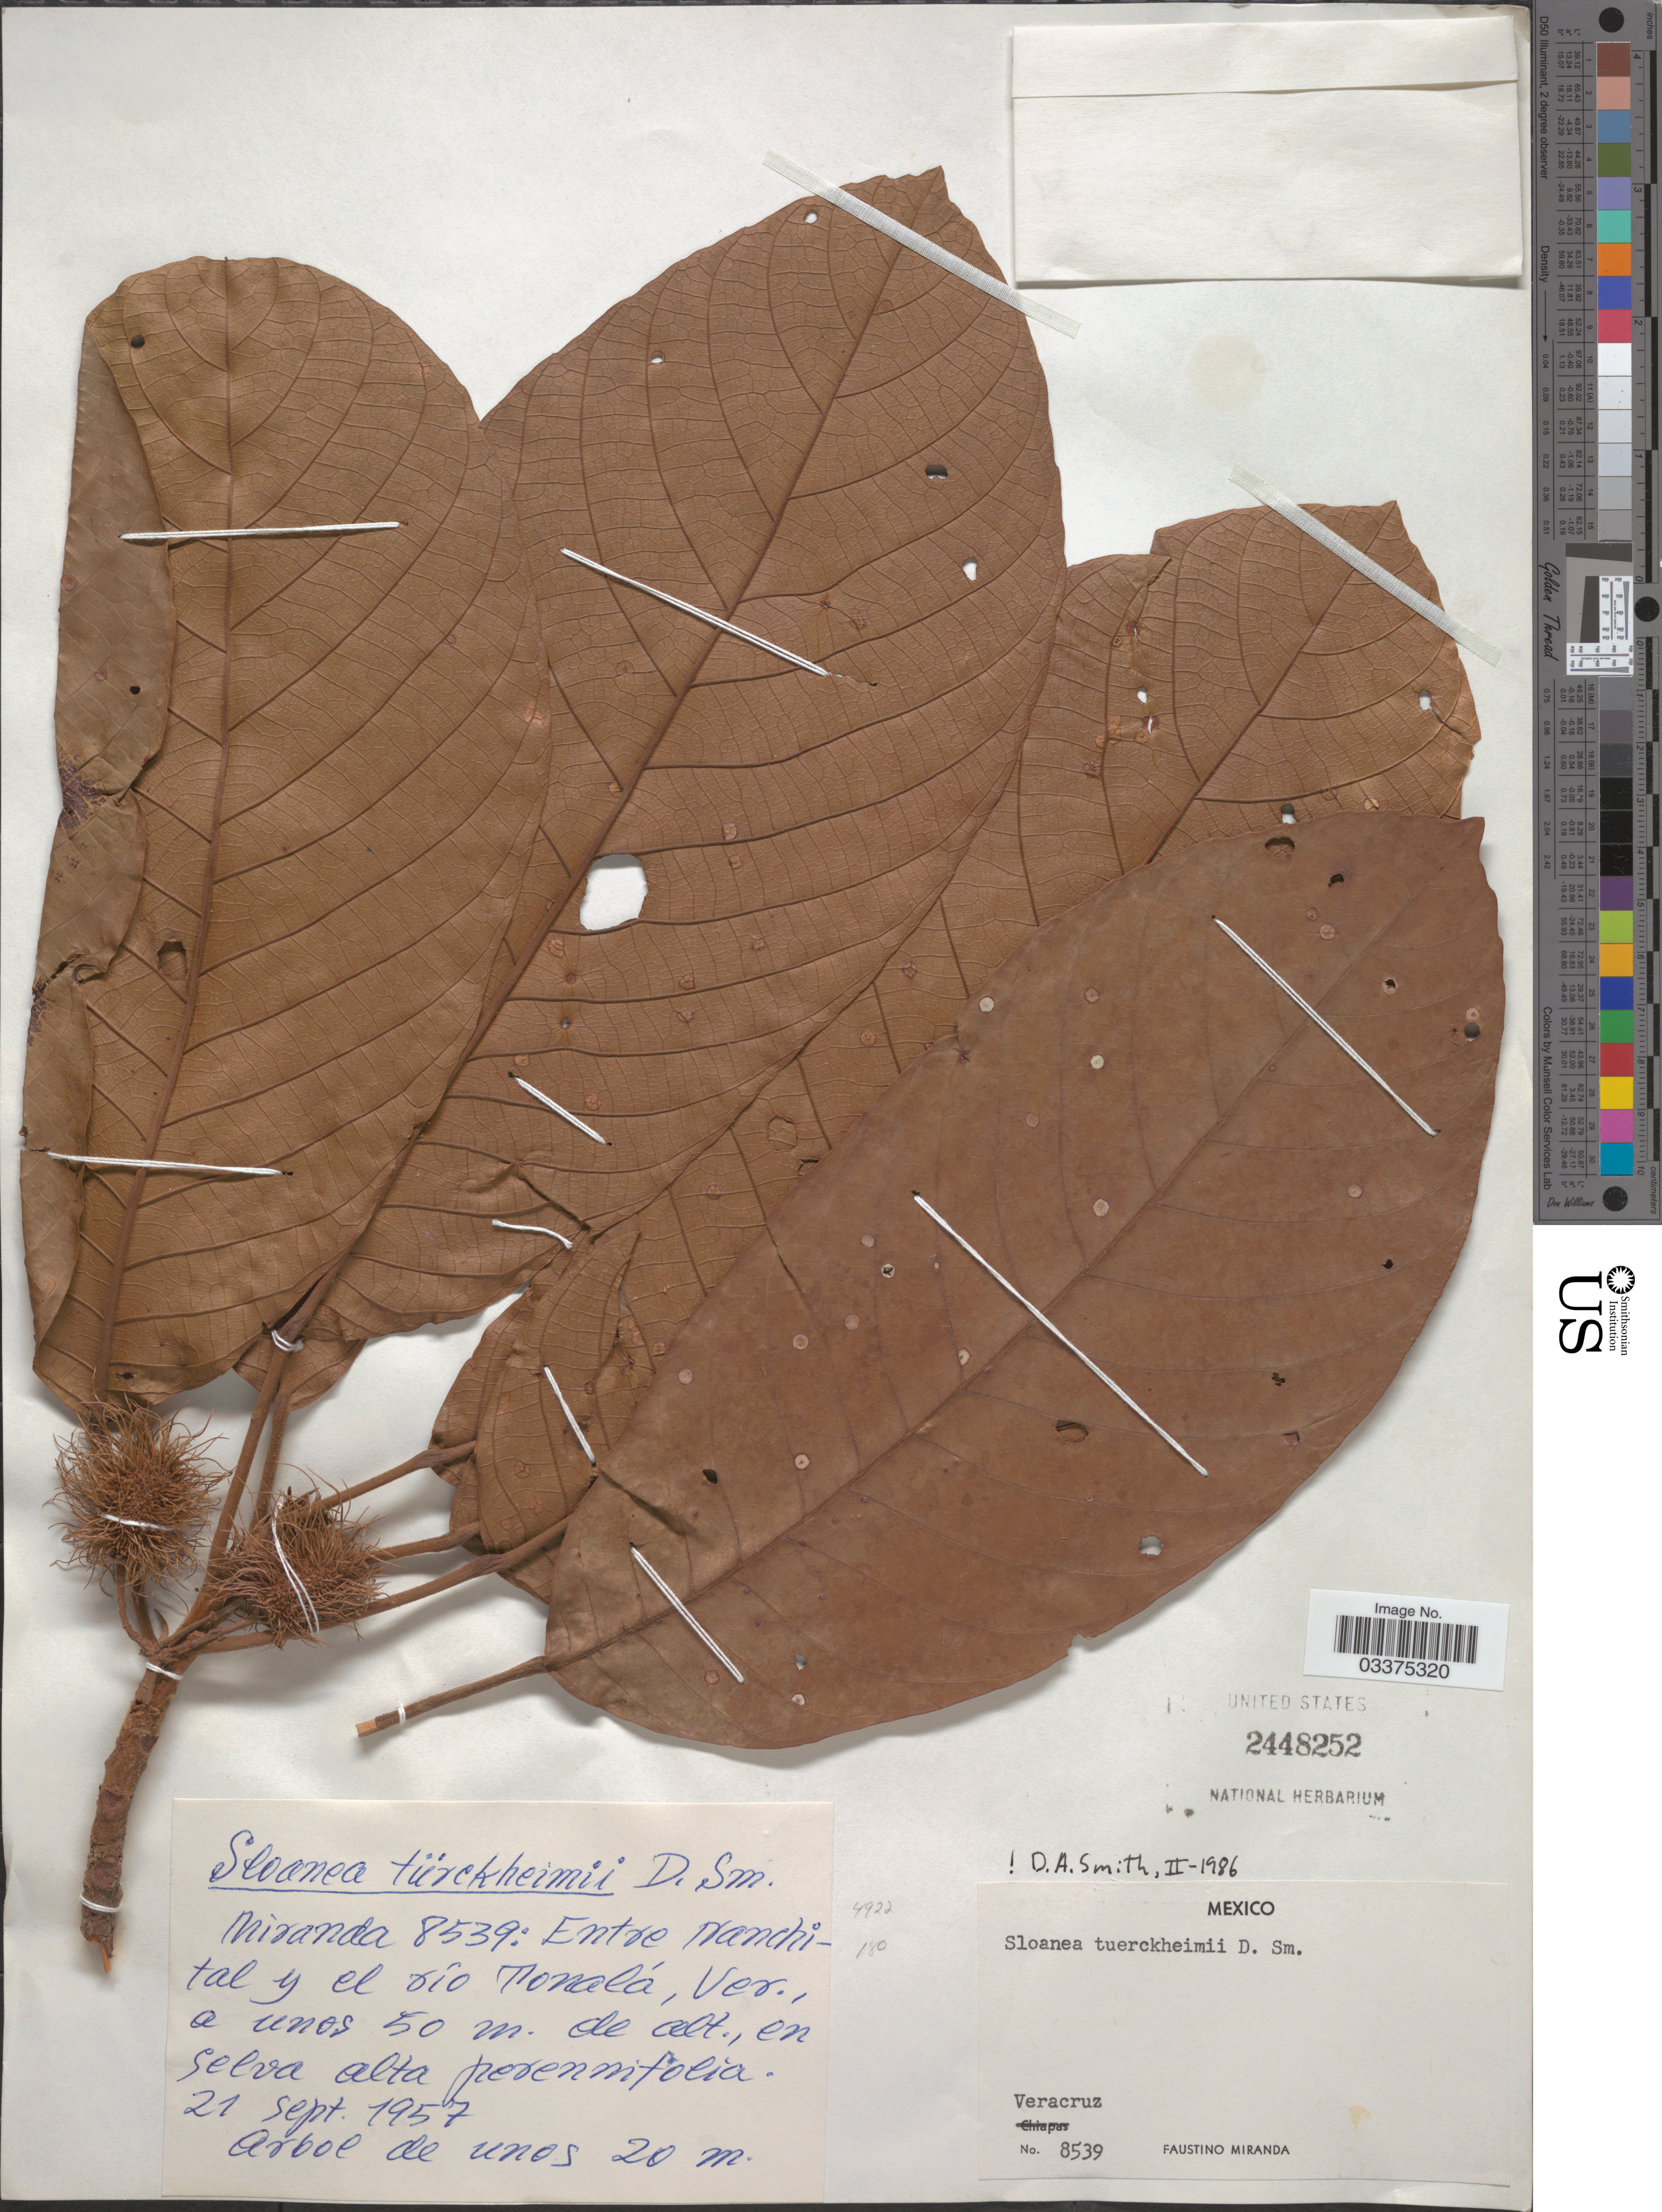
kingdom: Plantae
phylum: Tracheophyta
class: Magnoliopsida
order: Oxalidales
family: Elaeocarpaceae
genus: Sloanea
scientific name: Sloanea tuerckheimii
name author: Donn. Sm.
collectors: F. Miranda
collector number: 8539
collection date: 1957-09-21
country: Mexico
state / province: Veracruz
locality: Entre Nanchital y el río Monalá, Ver.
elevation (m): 50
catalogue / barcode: US 2448252